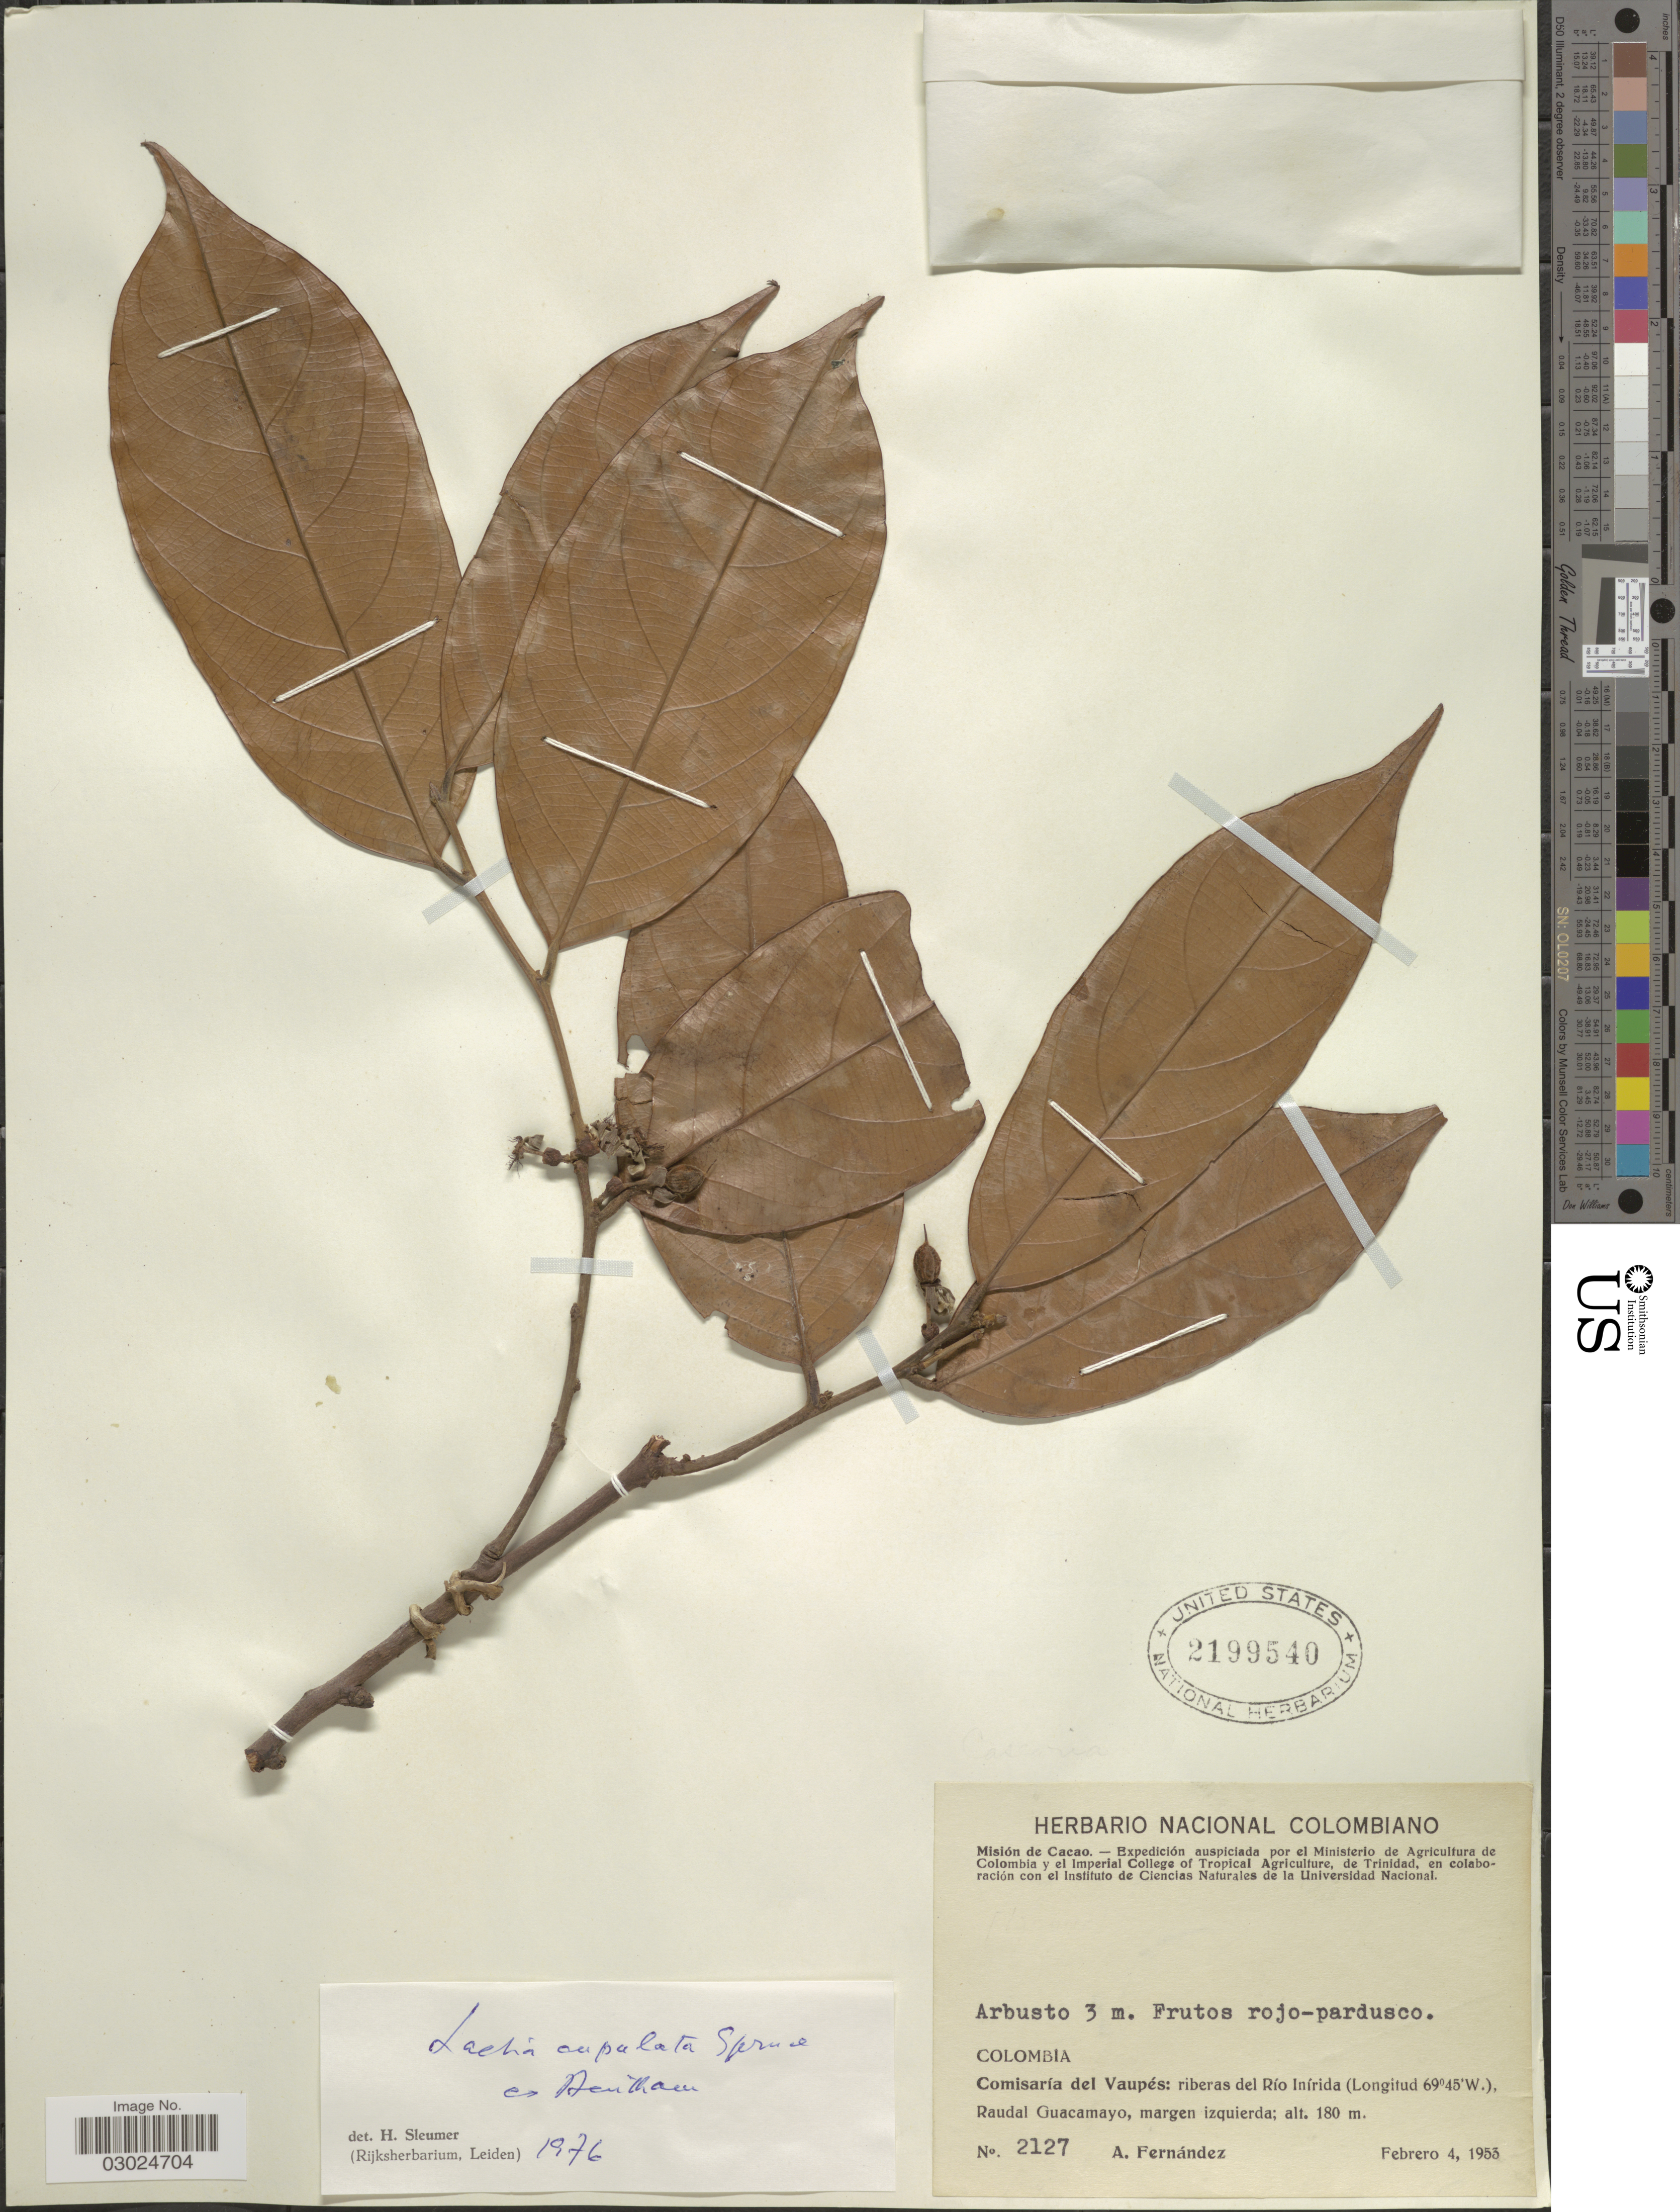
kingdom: Plantae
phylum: Tracheophyta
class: Magnoliopsida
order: Malpighiales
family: Salicaceae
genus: Irenodendron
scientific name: Irenodendron cupulatum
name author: (Spruce ex Benth.) M.H. Alford & Dement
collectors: A. Fernández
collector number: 2127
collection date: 1953-02-04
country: Colombia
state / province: Vaupés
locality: Comisaría del Vaupés: riberas del Río Inírida, Raudal Guacamayo.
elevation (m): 180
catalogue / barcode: US 2199540